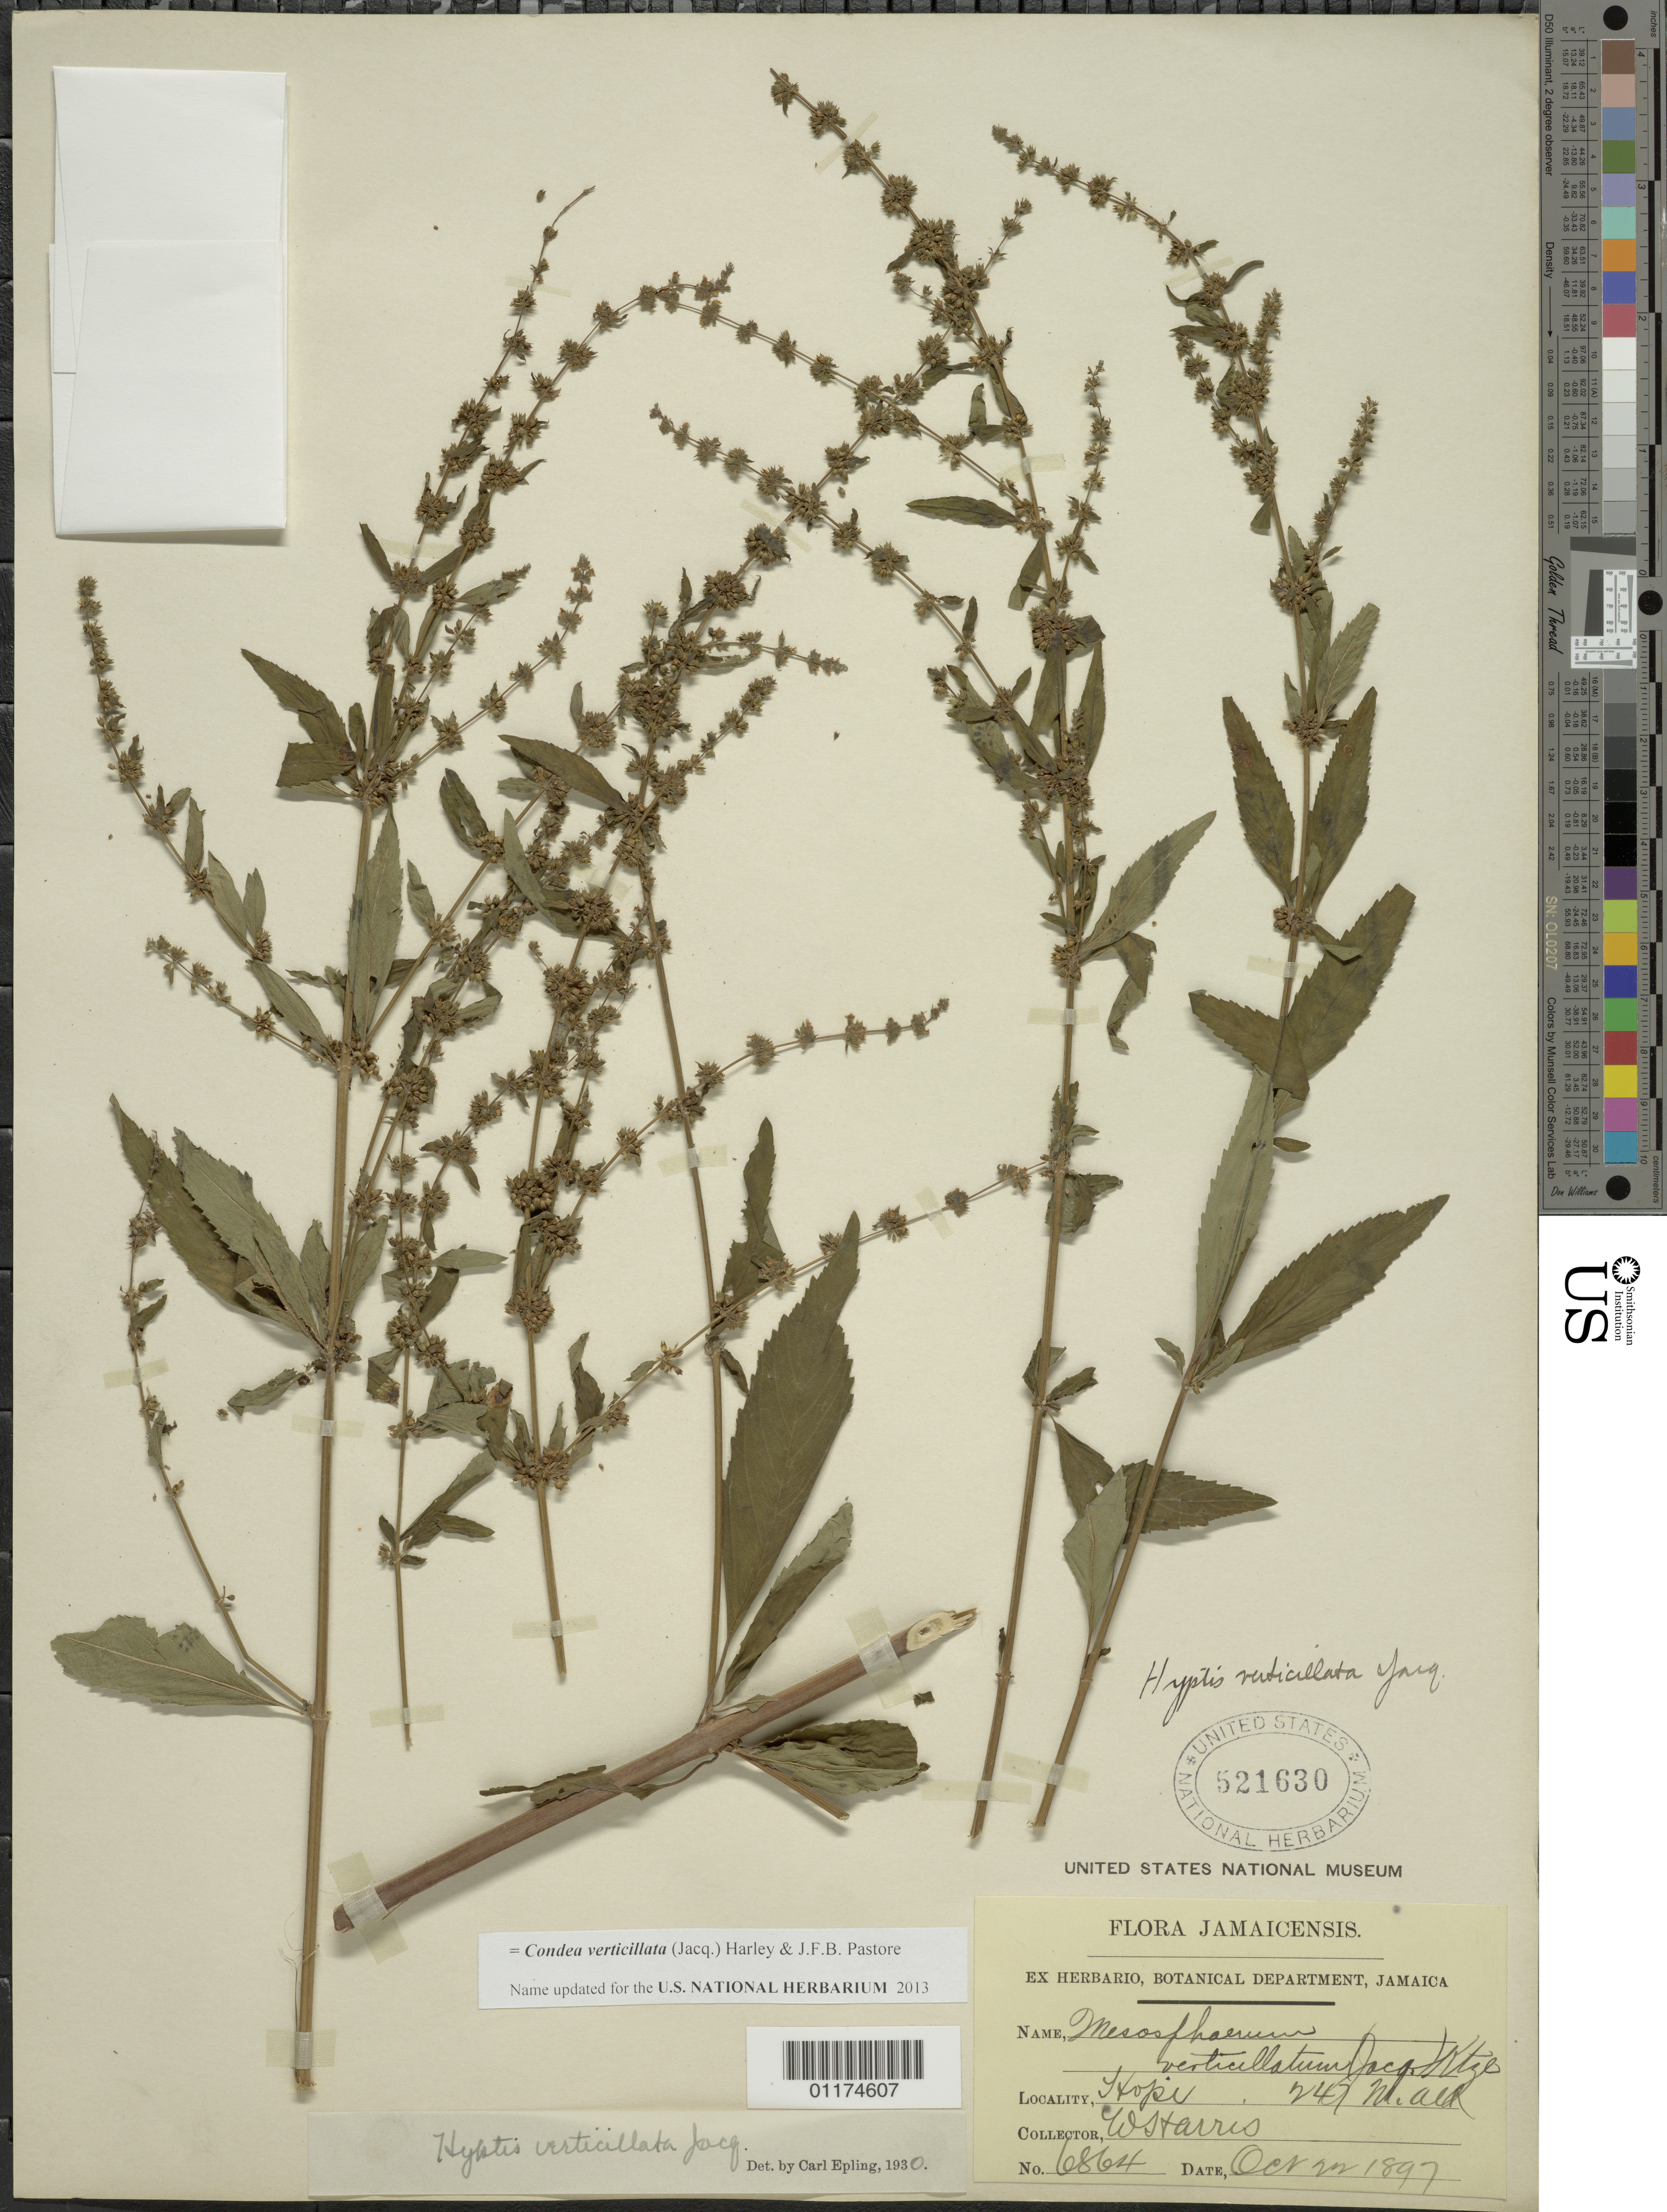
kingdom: Plantae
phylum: Tracheophyta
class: Magnoliopsida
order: Lamiales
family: Lamiaceae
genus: Condea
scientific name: Condea verticillata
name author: (Jacq.) Harley & J.F.B. Pastore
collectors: W. Harris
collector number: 6864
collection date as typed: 22 Oct 1897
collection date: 1897-10-22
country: Jamaica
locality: Hope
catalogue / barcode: US 521630